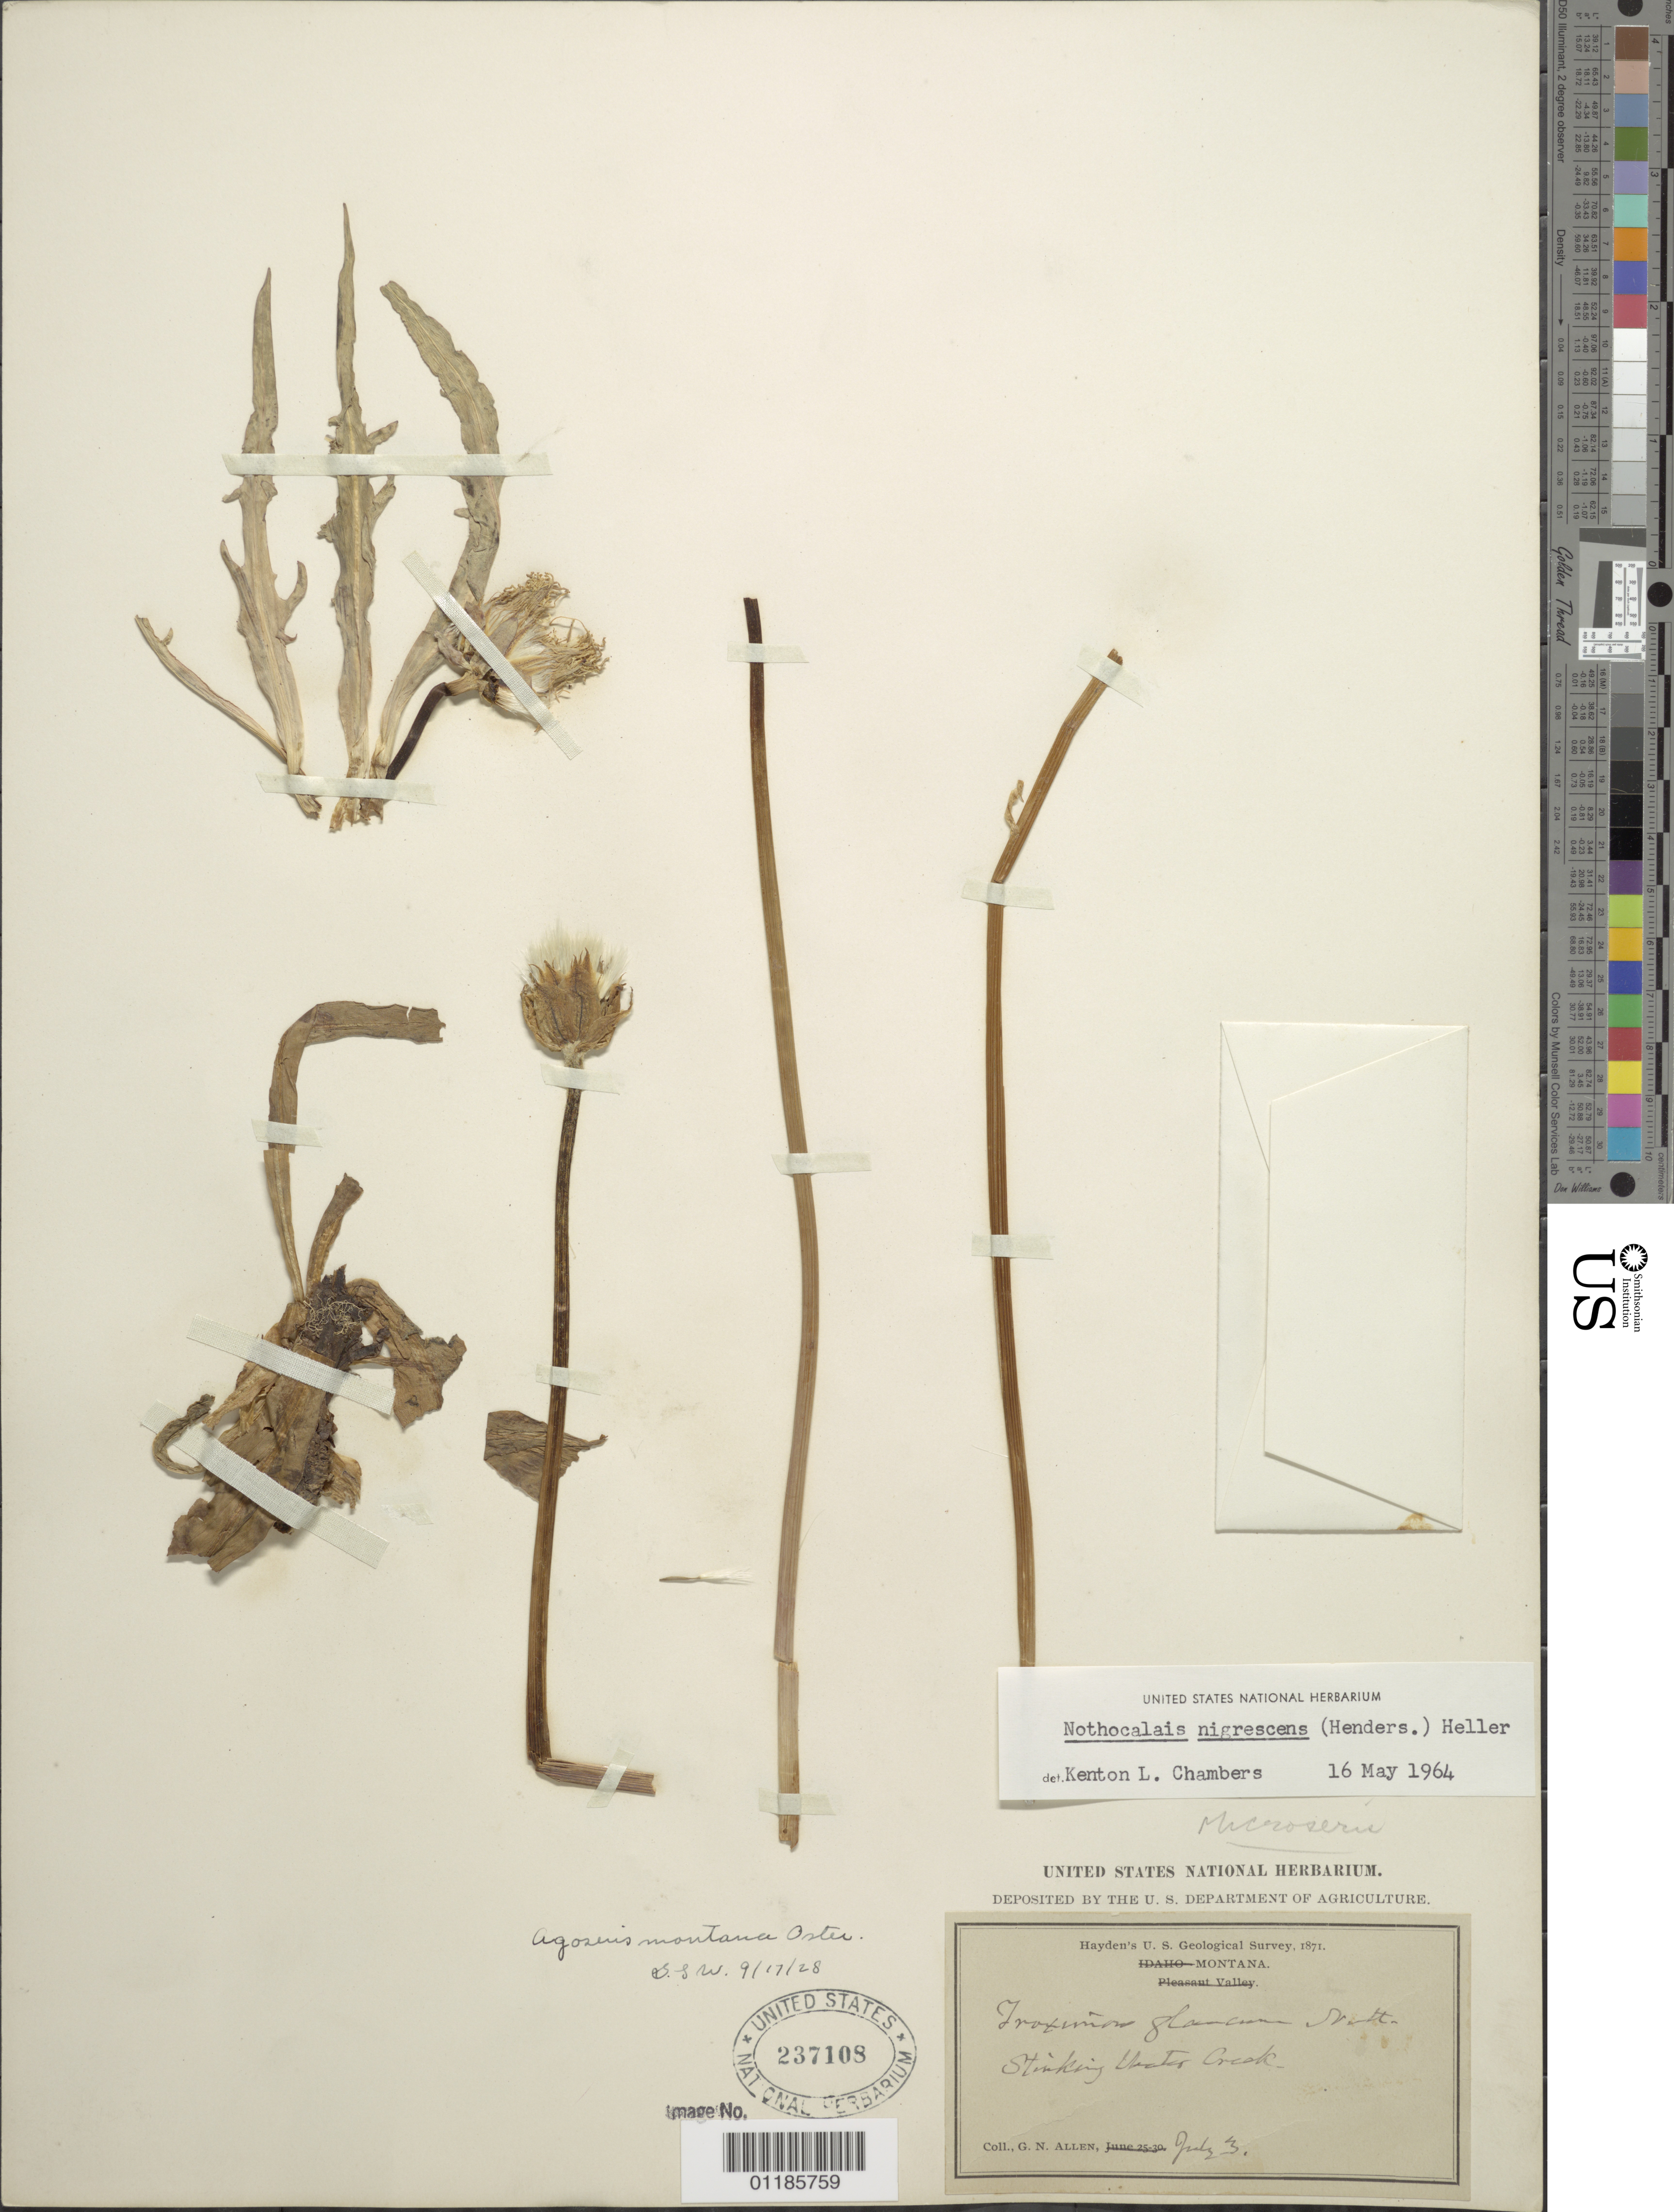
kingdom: Plantae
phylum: Tracheophyta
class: Magnoliopsida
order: Asterales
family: Asteraceae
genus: Nothocalais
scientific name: Nothocalais nigrescens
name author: (L.F. Hend.) A. Heller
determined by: Chambers, K. L.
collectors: G. N. Allen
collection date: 1871-07-03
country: United States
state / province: Montana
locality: Stinking Water Creek.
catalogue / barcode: US 237108